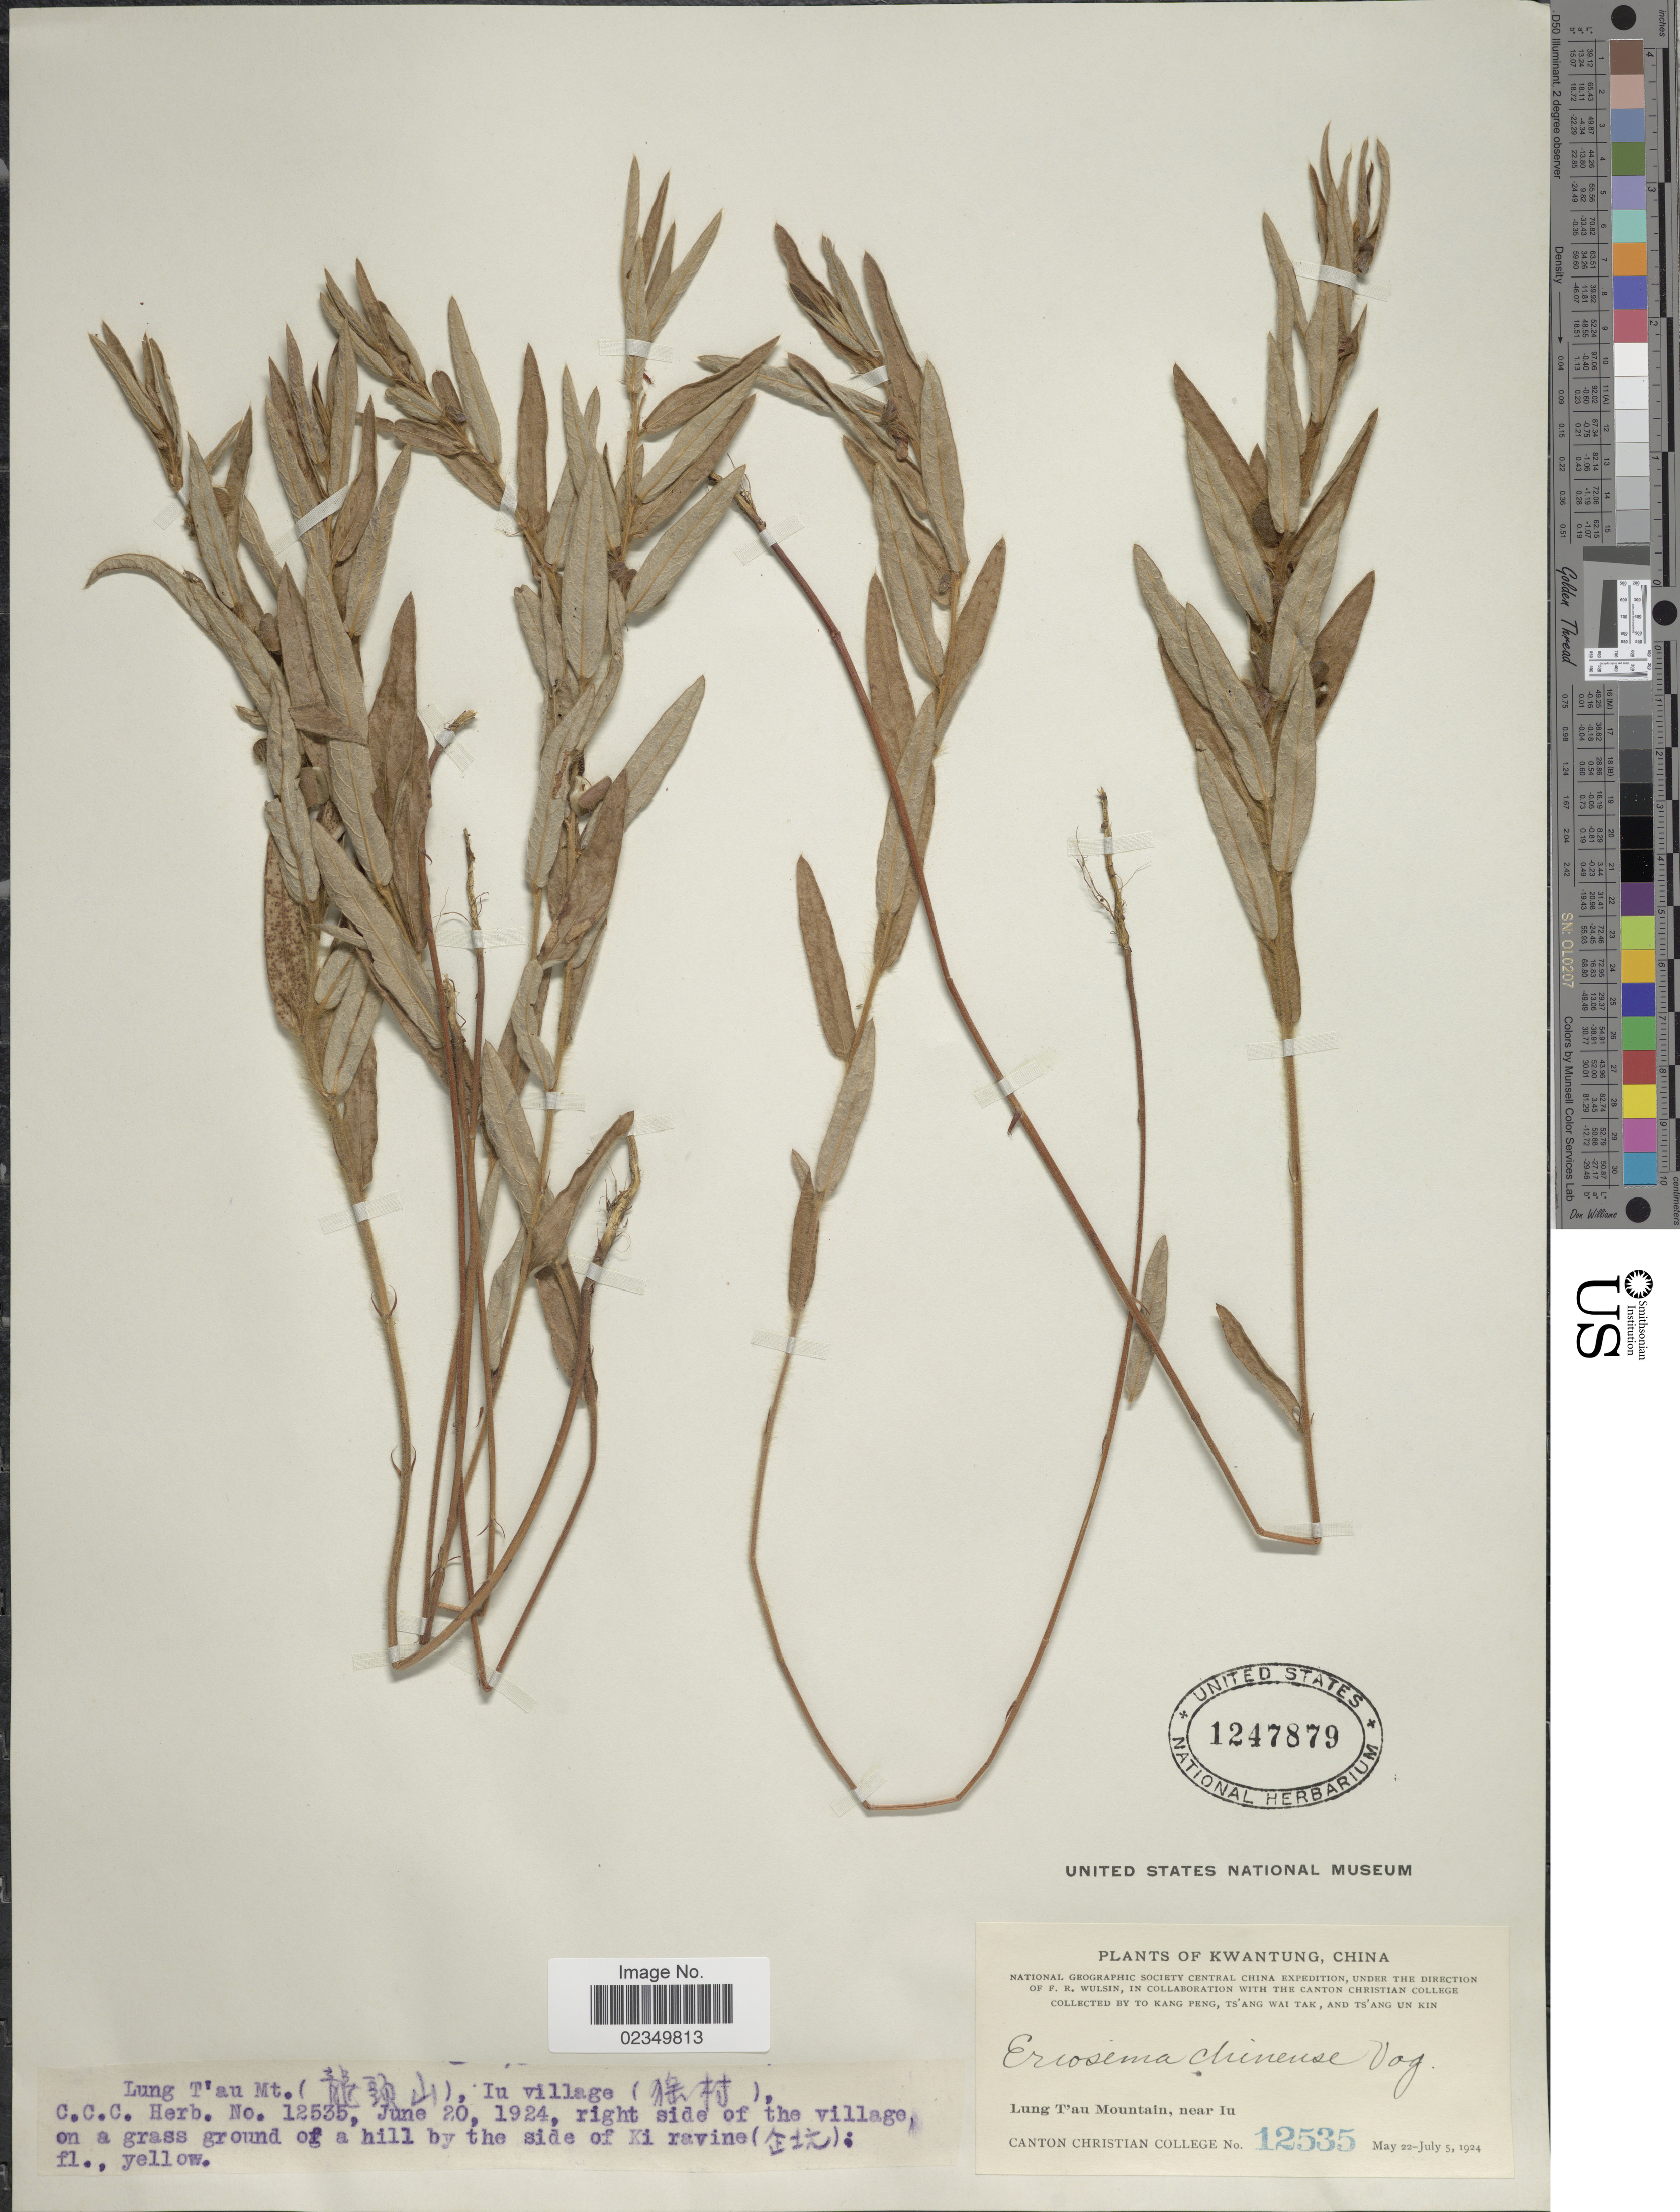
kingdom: Plantae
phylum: Tracheophyta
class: Magnoliopsida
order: Fabales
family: Fabaceae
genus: Eriosema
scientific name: Eriosema chinense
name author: Vogel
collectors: Canton Christian College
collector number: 12535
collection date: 1924-05-22/1924-07-05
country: China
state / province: Guangdong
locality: Kwantung, Lung T'au Mountain, near Iu village, right side of the village on a grass ground of a hill by the side of Ki ravine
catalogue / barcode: US 1247879